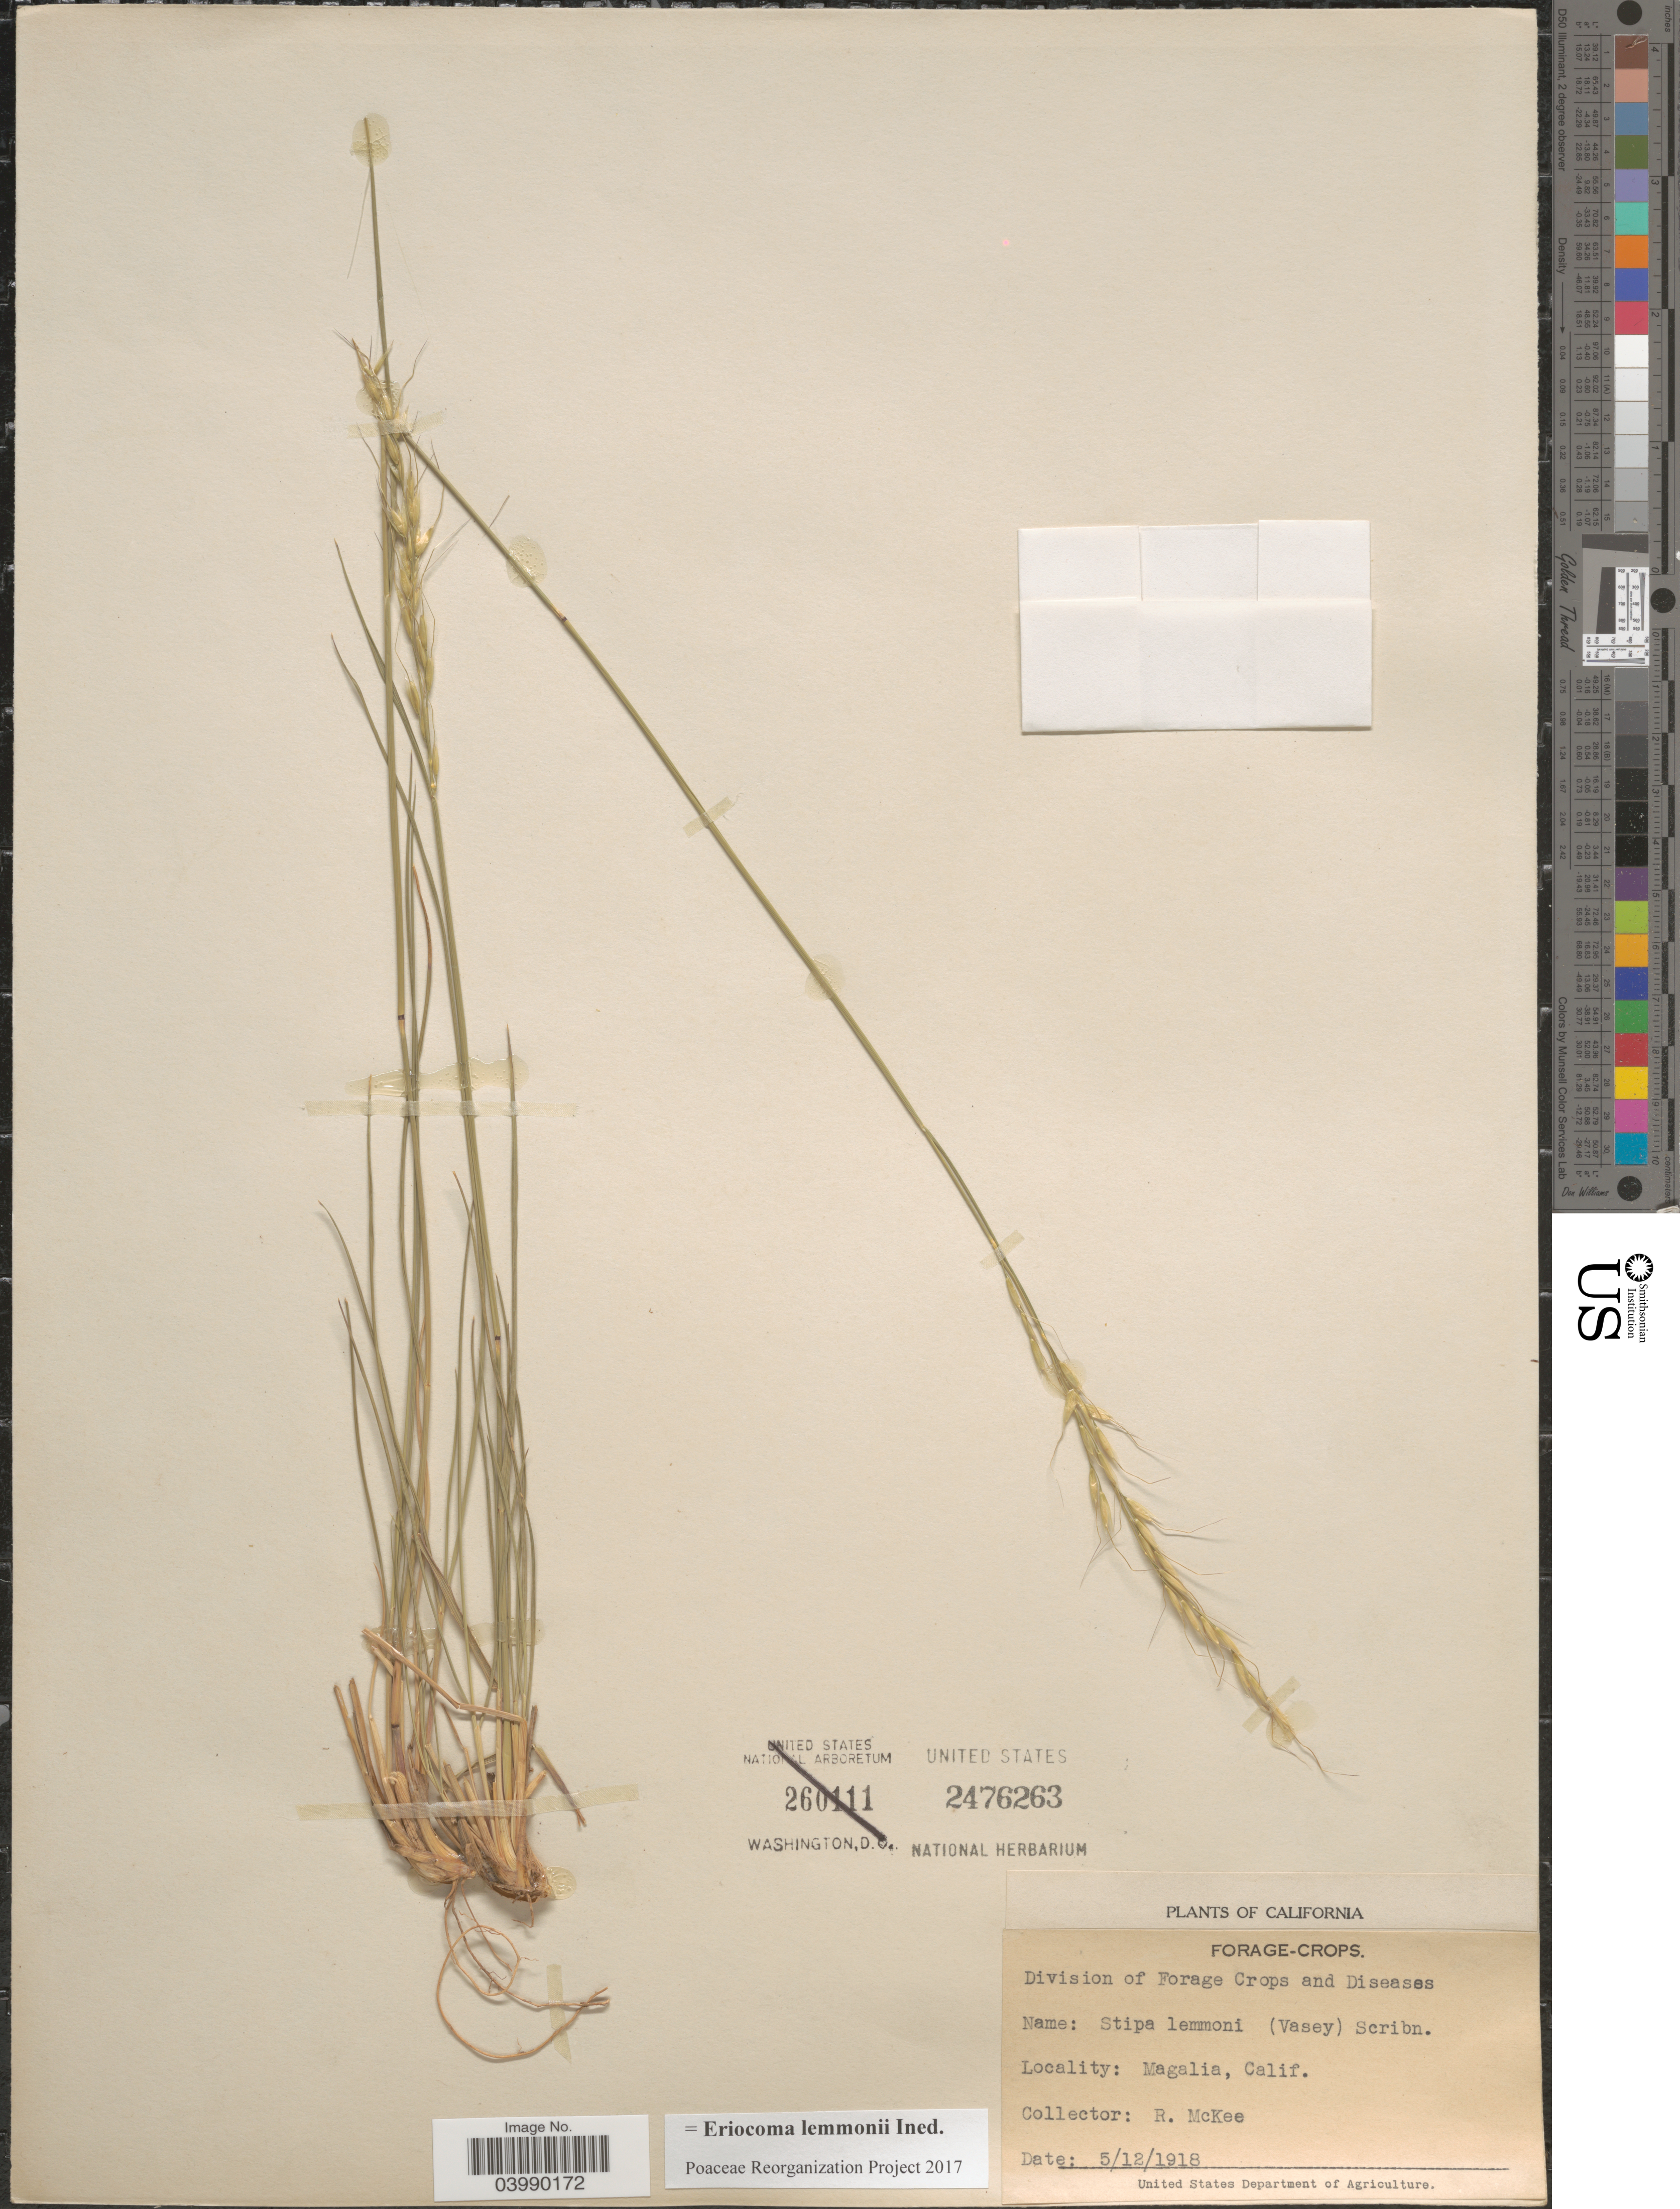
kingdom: Plantae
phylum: Tracheophyta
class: Liliopsida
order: Poales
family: Poaceae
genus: Eriocoma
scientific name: Eriocoma lemmonii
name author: (Vasey) Romasch.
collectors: R. Mckee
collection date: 1918-05-12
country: United States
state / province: California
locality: Magalia.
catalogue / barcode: US 2476263